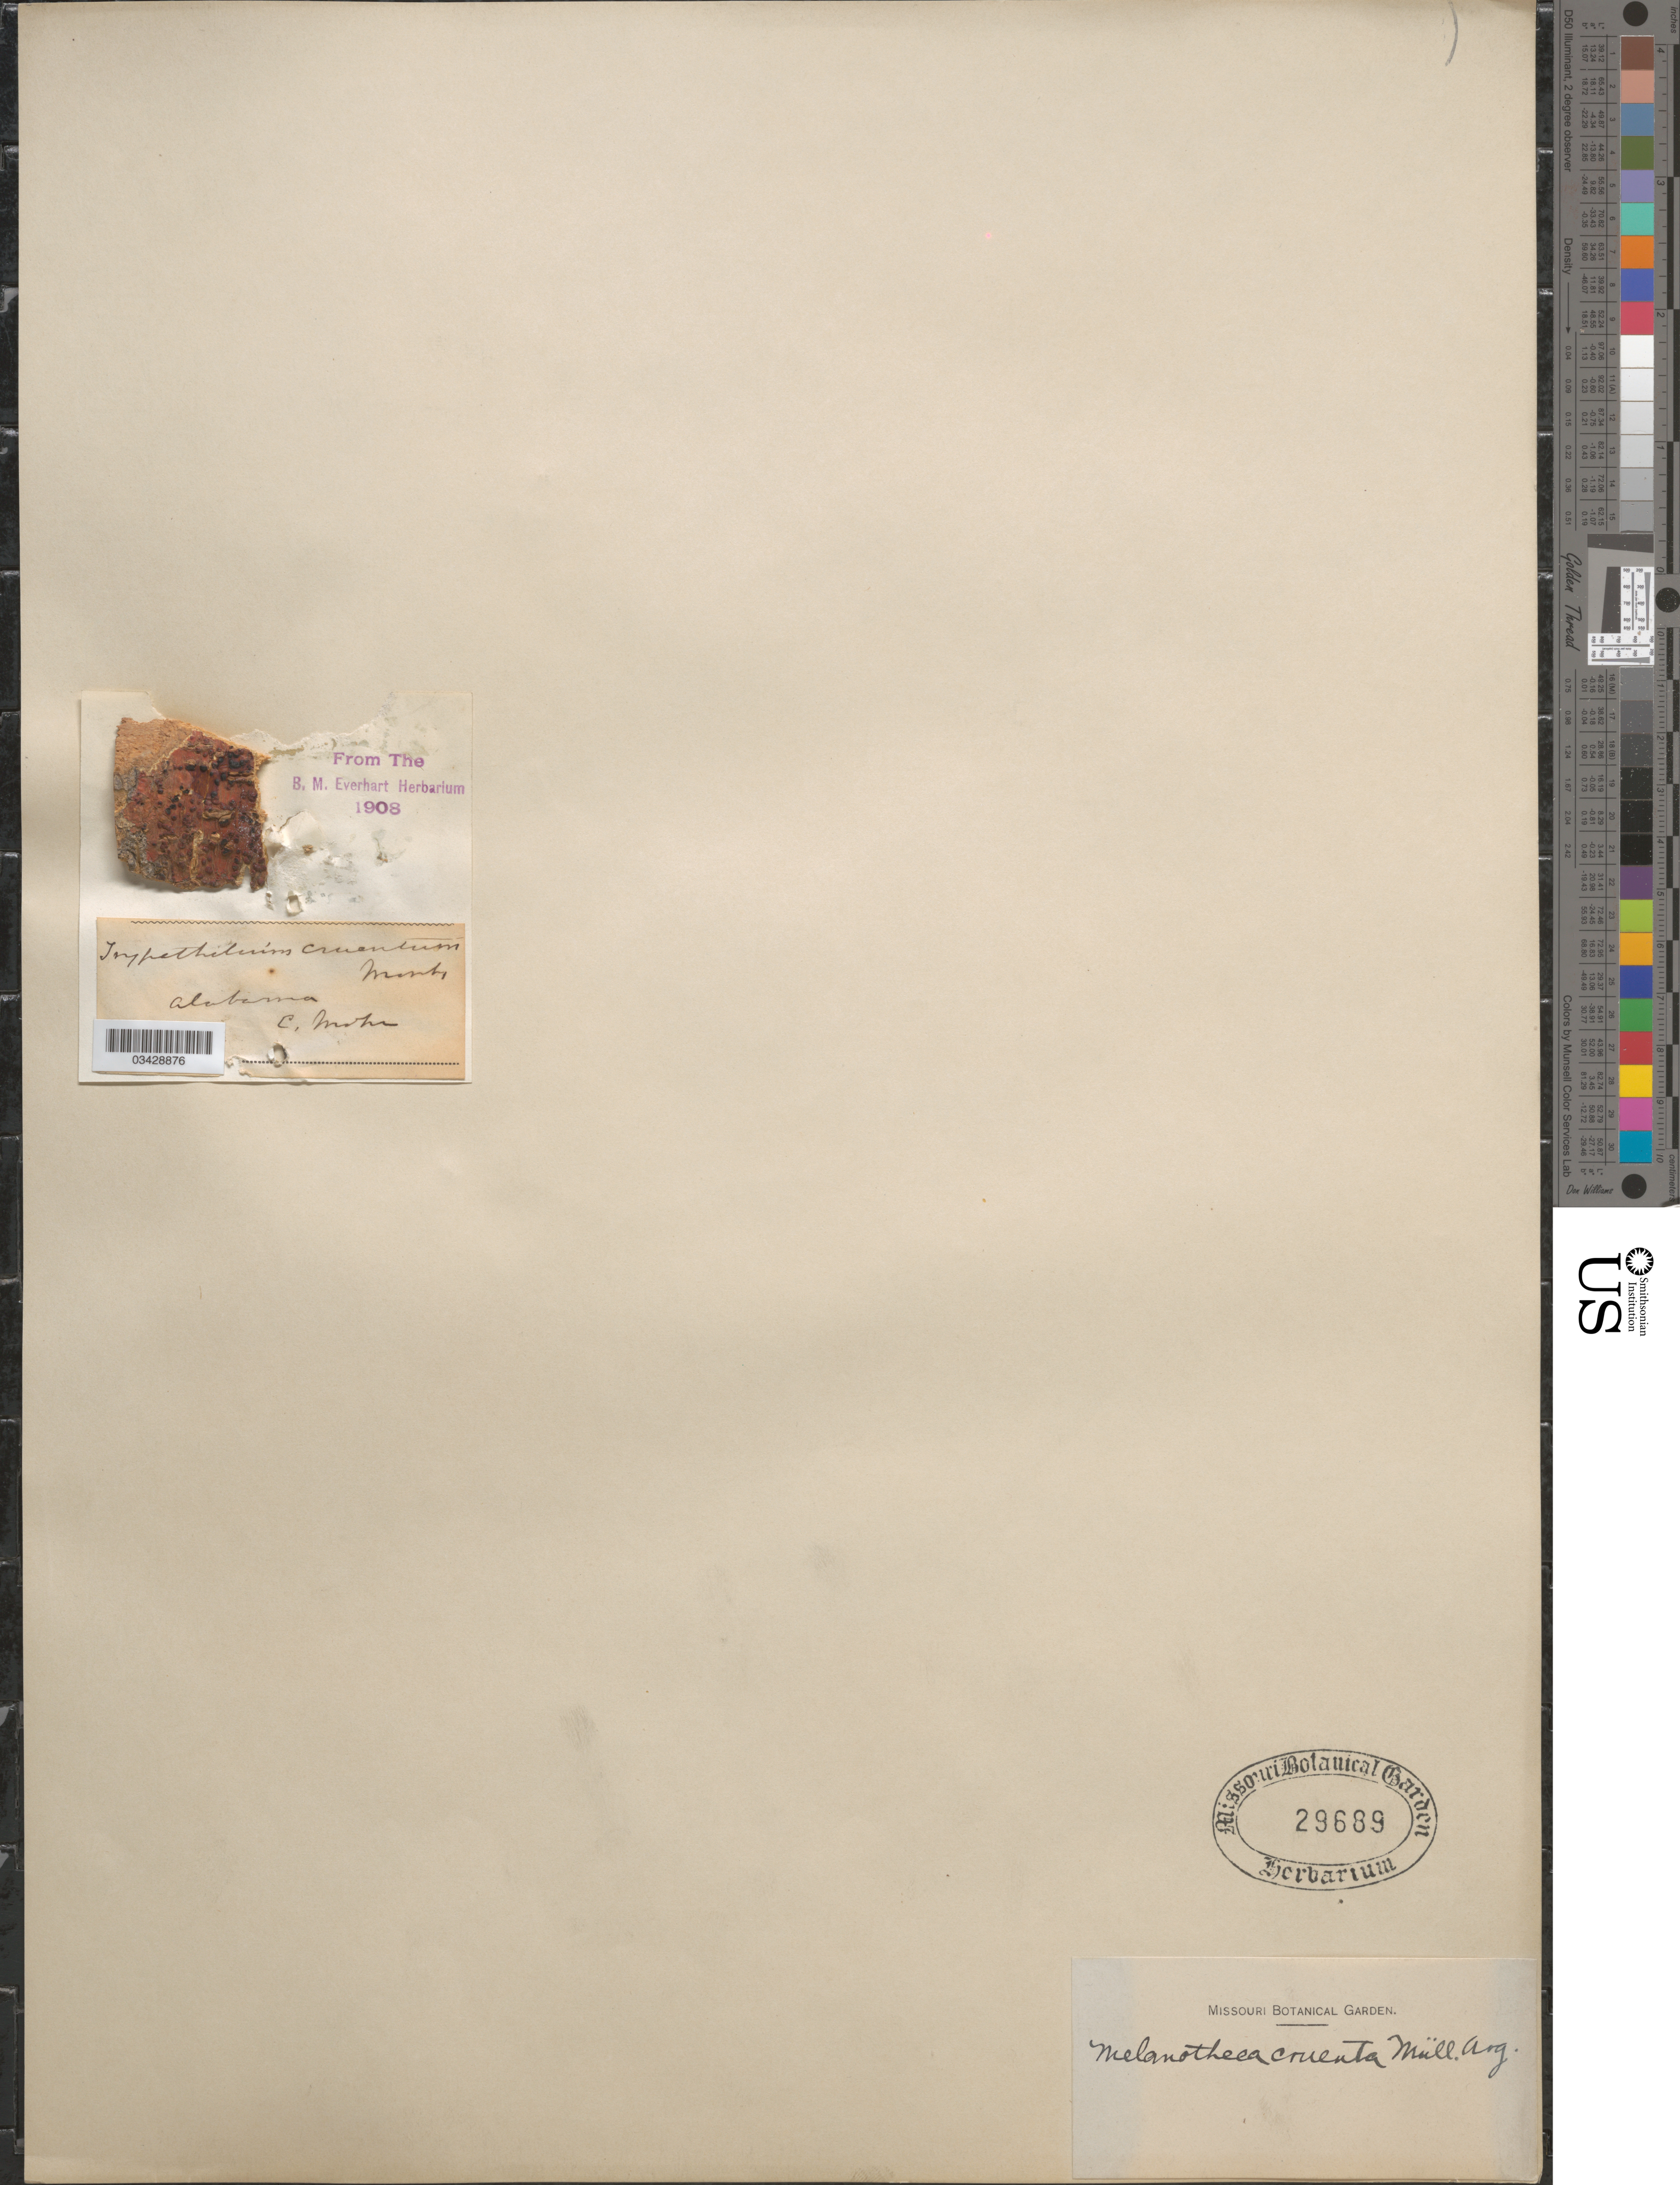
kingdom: Fungi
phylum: Ascomycota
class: Eurotiomycetes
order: Pyrenulales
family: Pyrenulaceae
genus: Pyrenula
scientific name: Pyrenula cruenta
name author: (Mont.) Vain.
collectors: C. T. Mohr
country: United States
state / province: Alabama